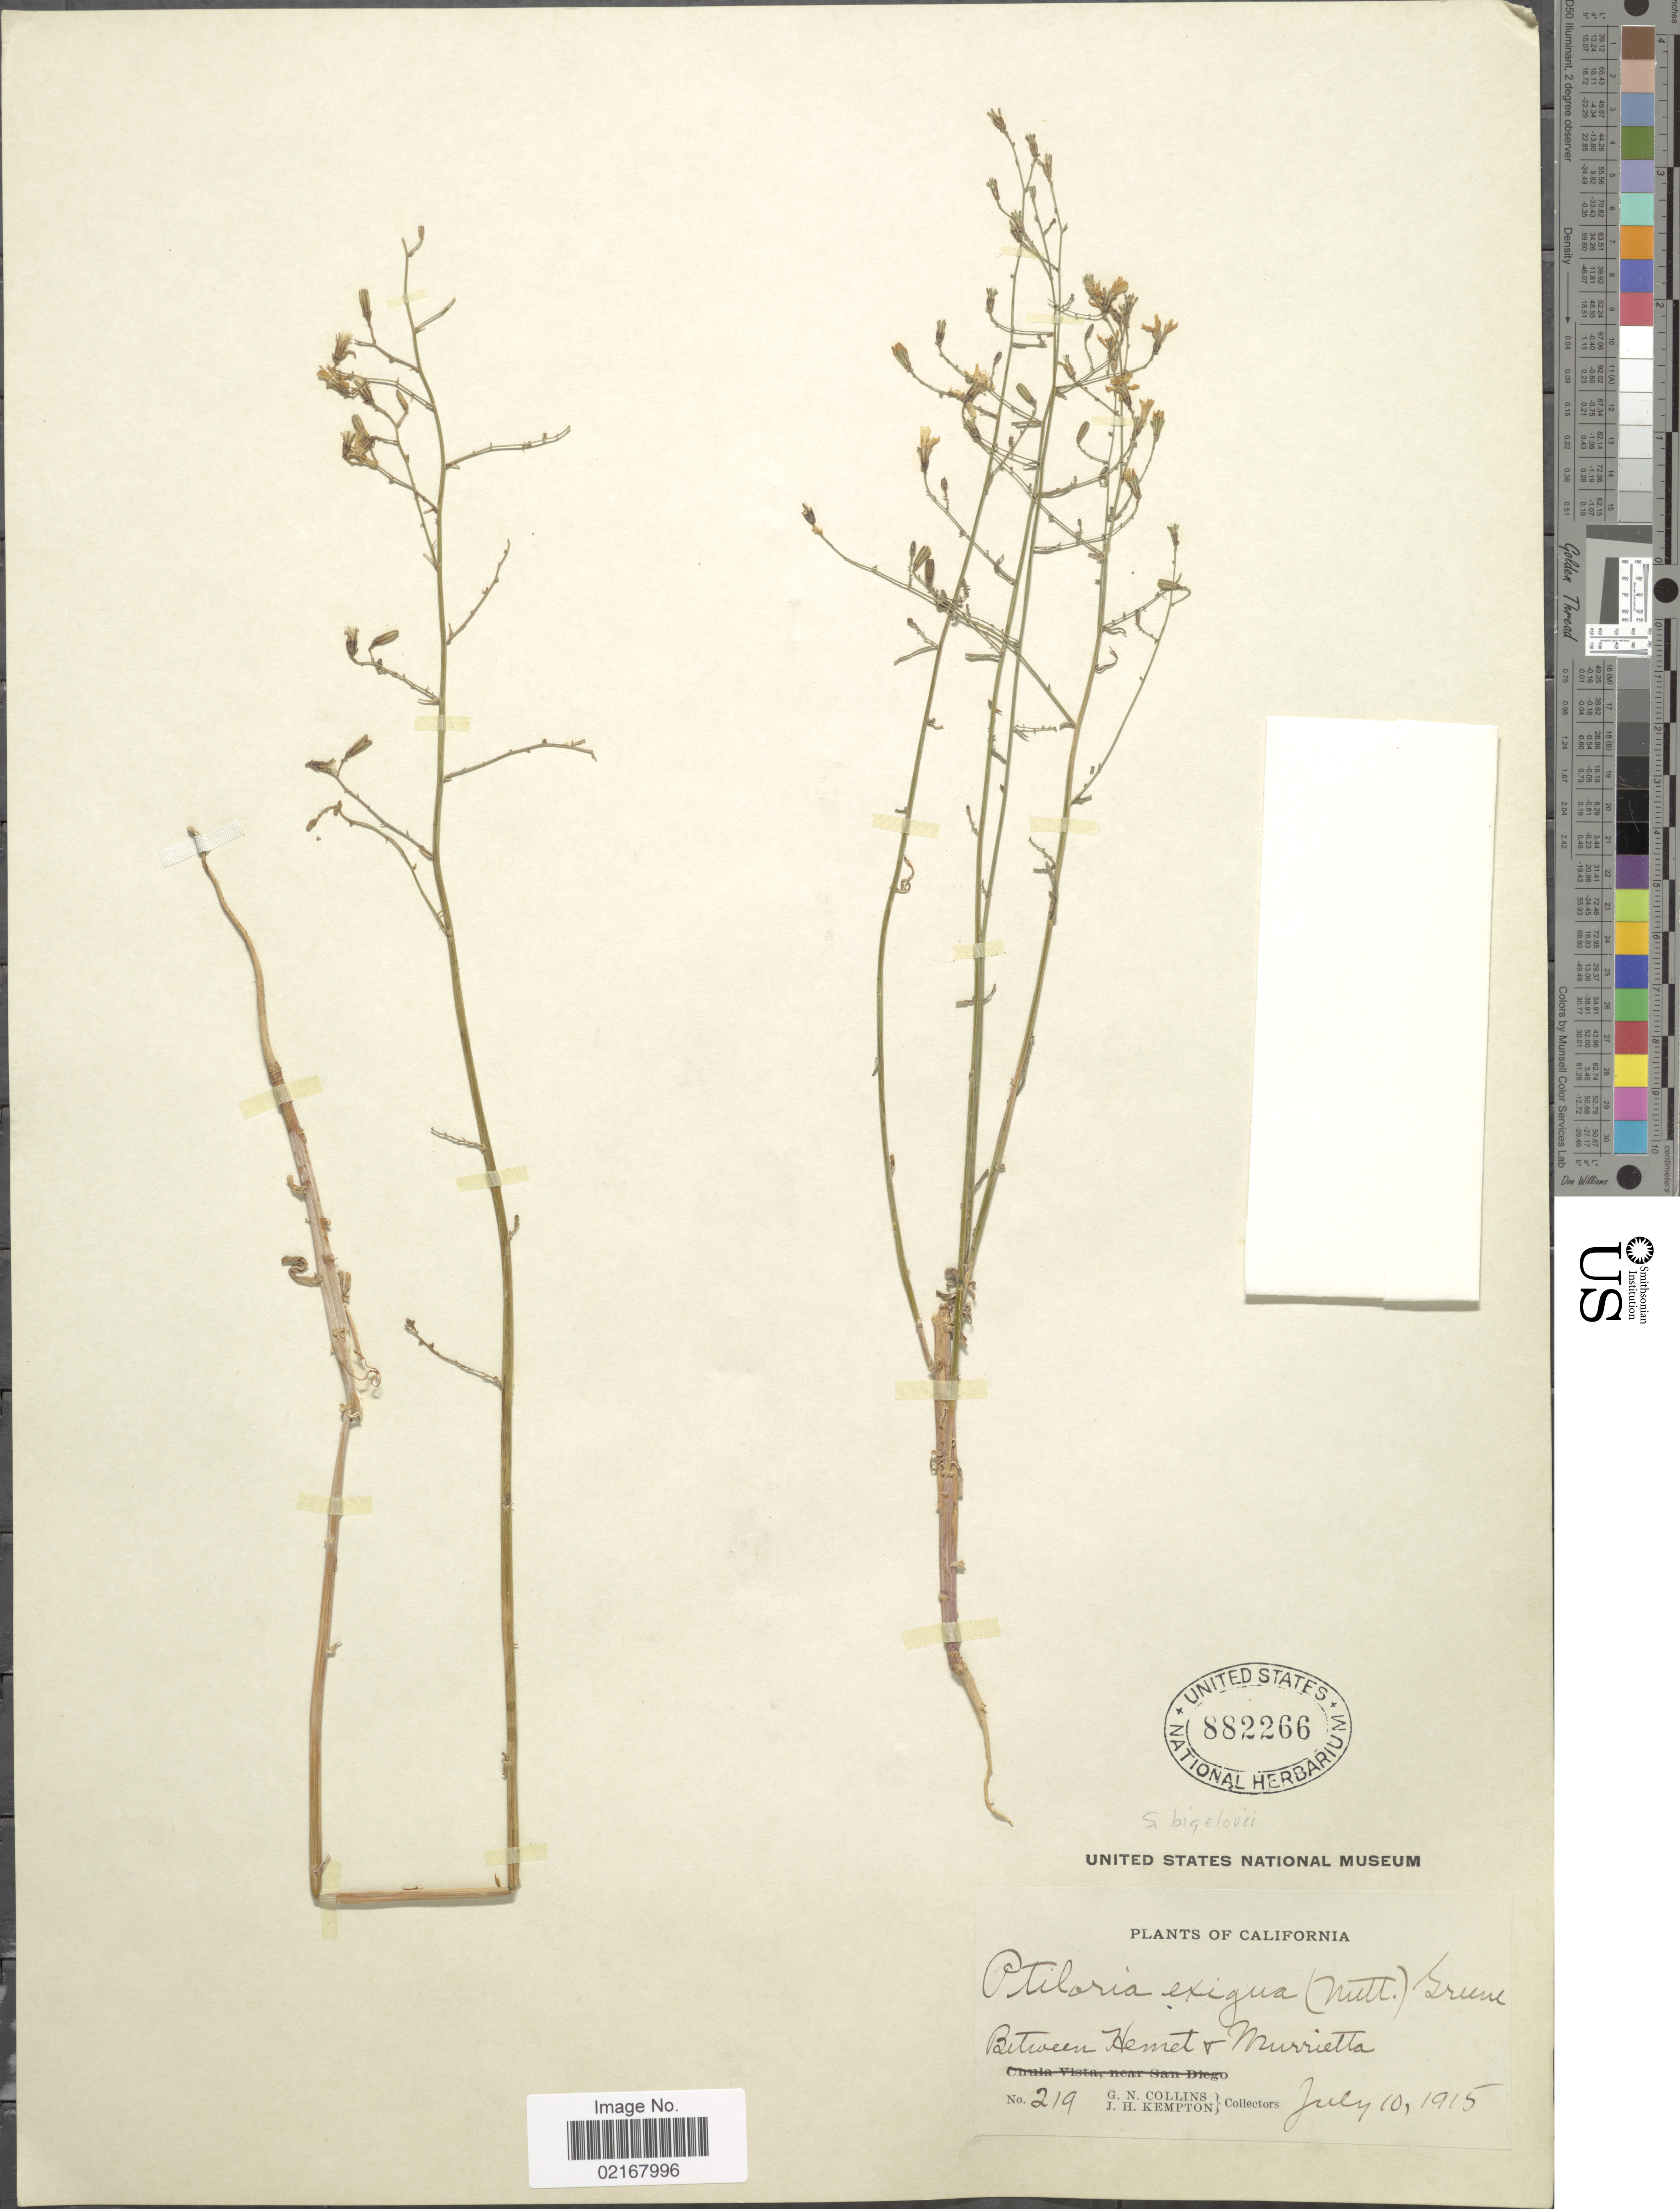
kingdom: Plantae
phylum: Tracheophyta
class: Magnoliopsida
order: Asterales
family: Asteraceae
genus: Stephanomeria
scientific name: Stephanomeria exigua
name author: Nutt.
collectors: G. Collins & J. H. Kempton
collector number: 219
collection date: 1915-07-10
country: United States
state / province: California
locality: Between Hemet & Murrietta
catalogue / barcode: US 882266